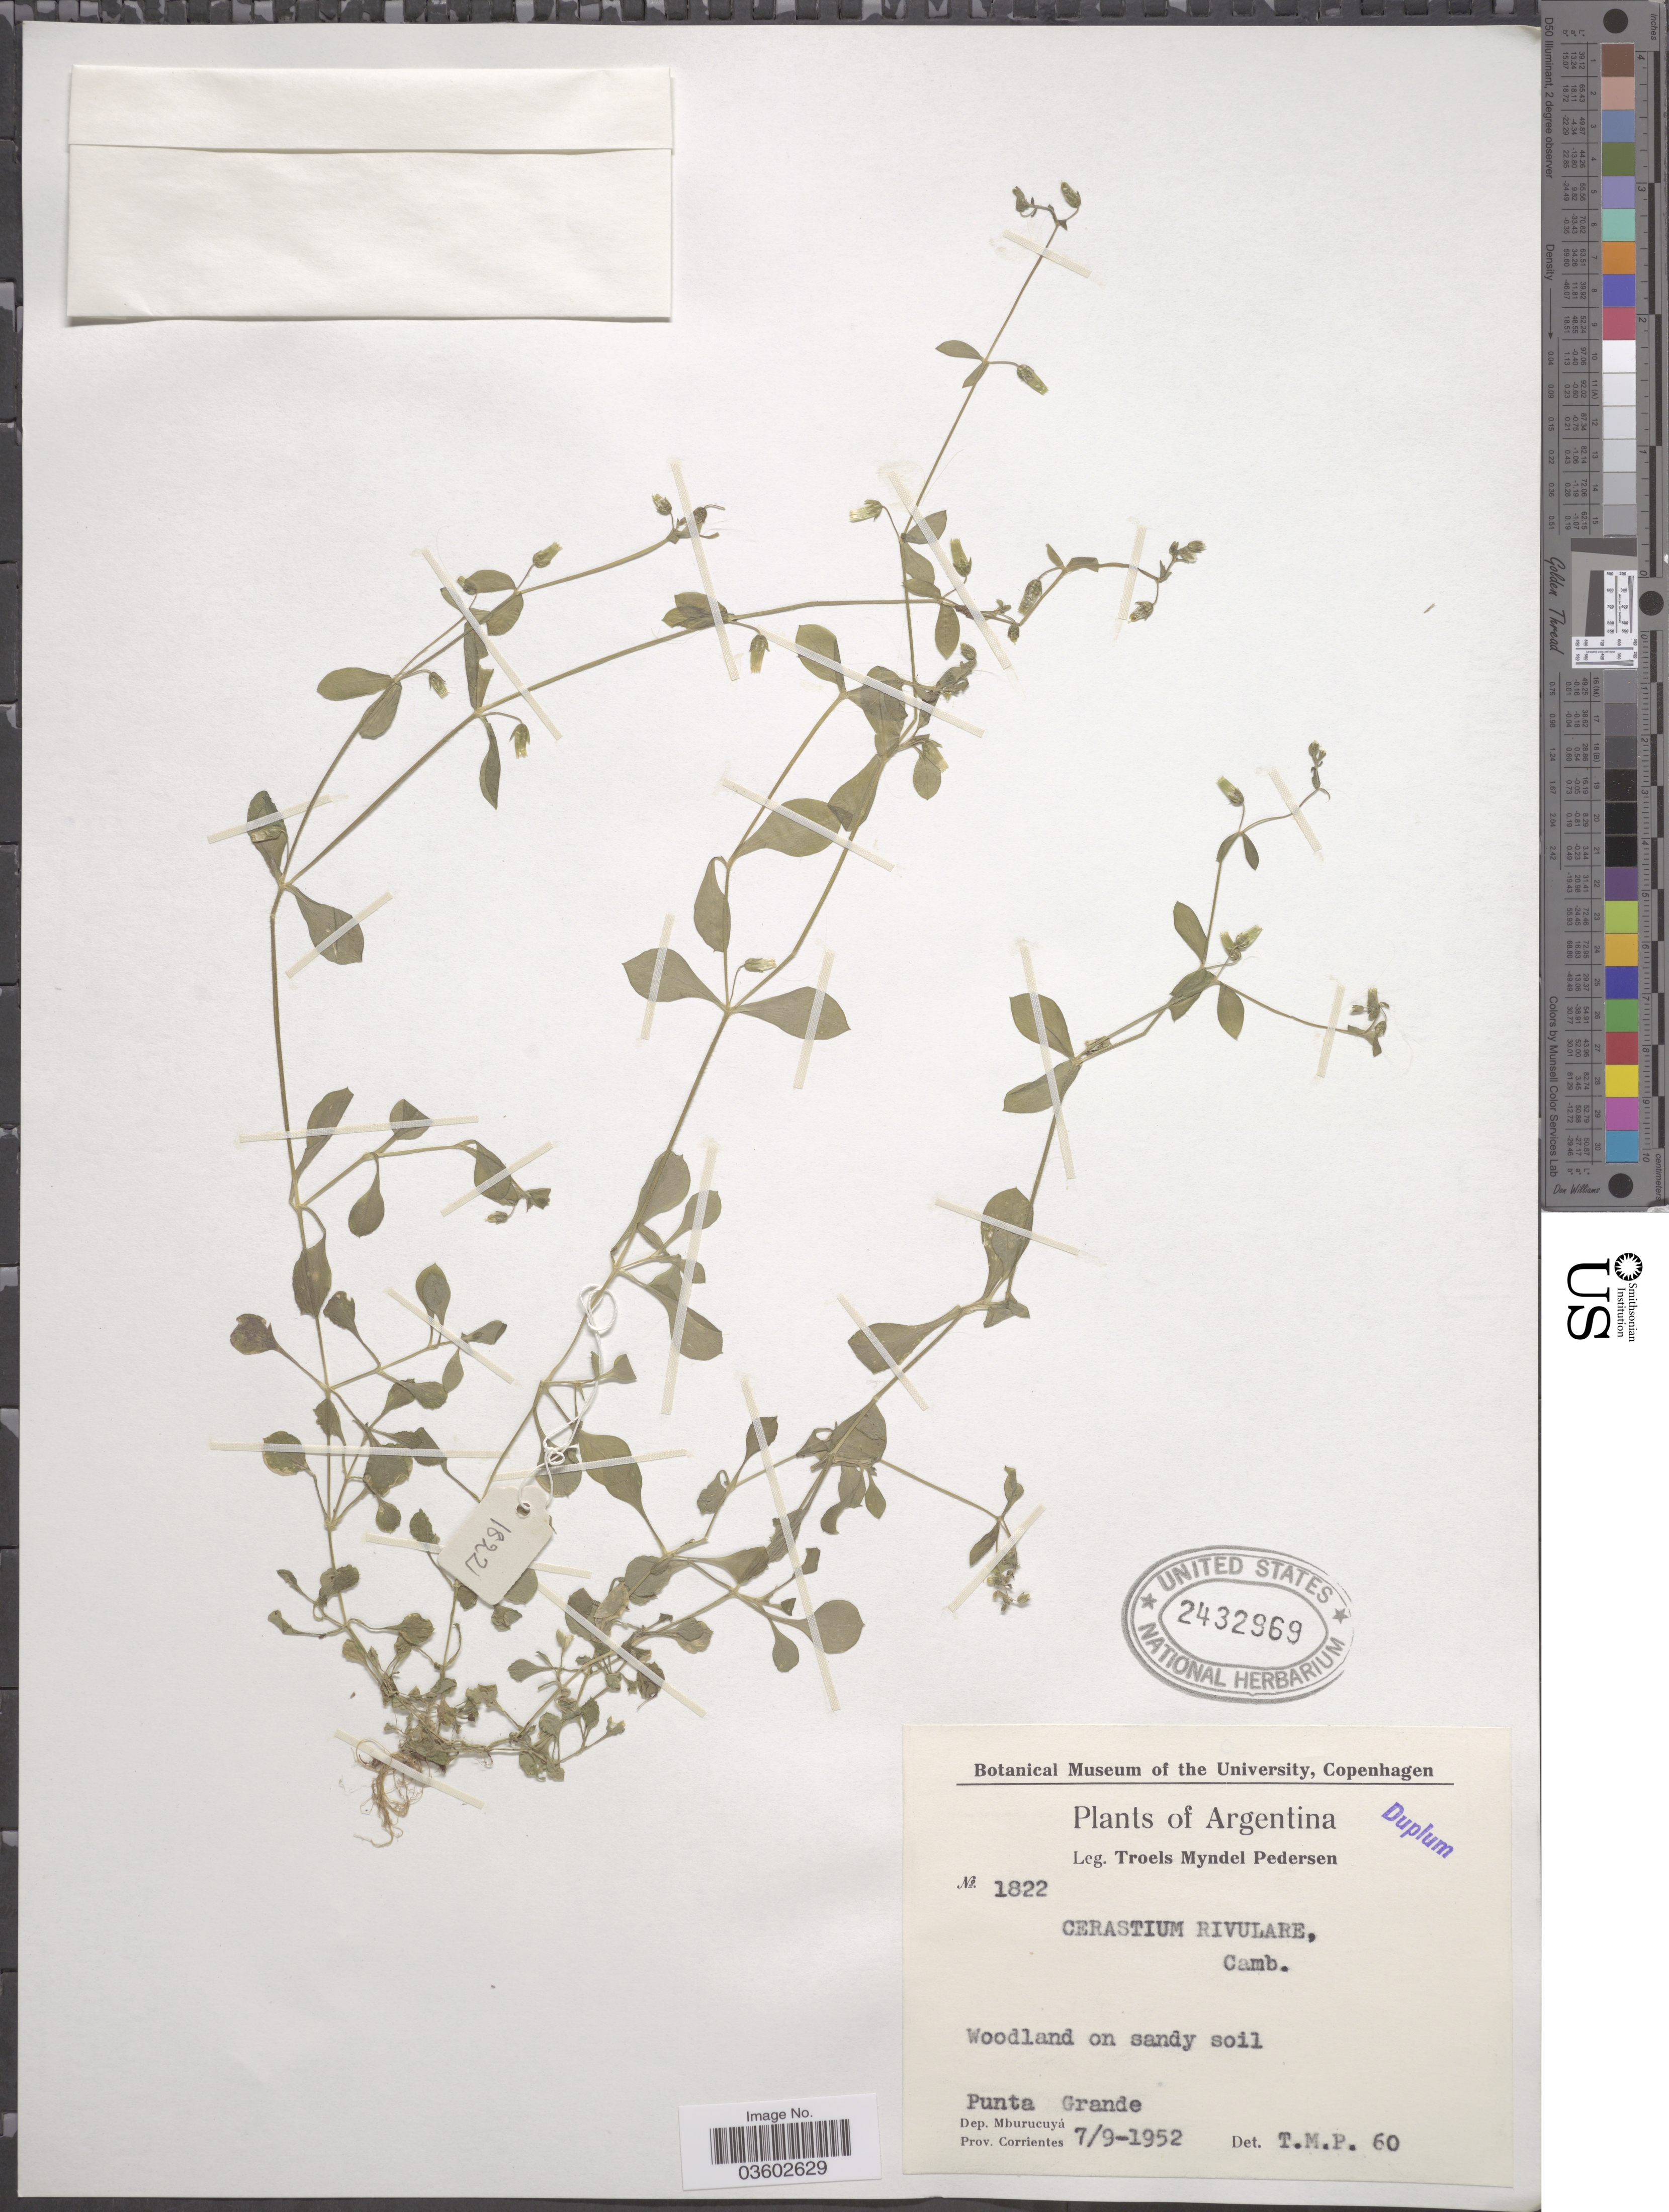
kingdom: Plantae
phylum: Tracheophyta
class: Magnoliopsida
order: Caryophyllales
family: Caryophyllaceae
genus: Cerastium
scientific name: Cerastium rivulare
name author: Cambess.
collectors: T. Pederson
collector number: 1822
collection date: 1952-09-07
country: Argentina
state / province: Corrientes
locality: Punta Grande, Dep. Mburucuyá.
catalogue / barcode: US 2432969